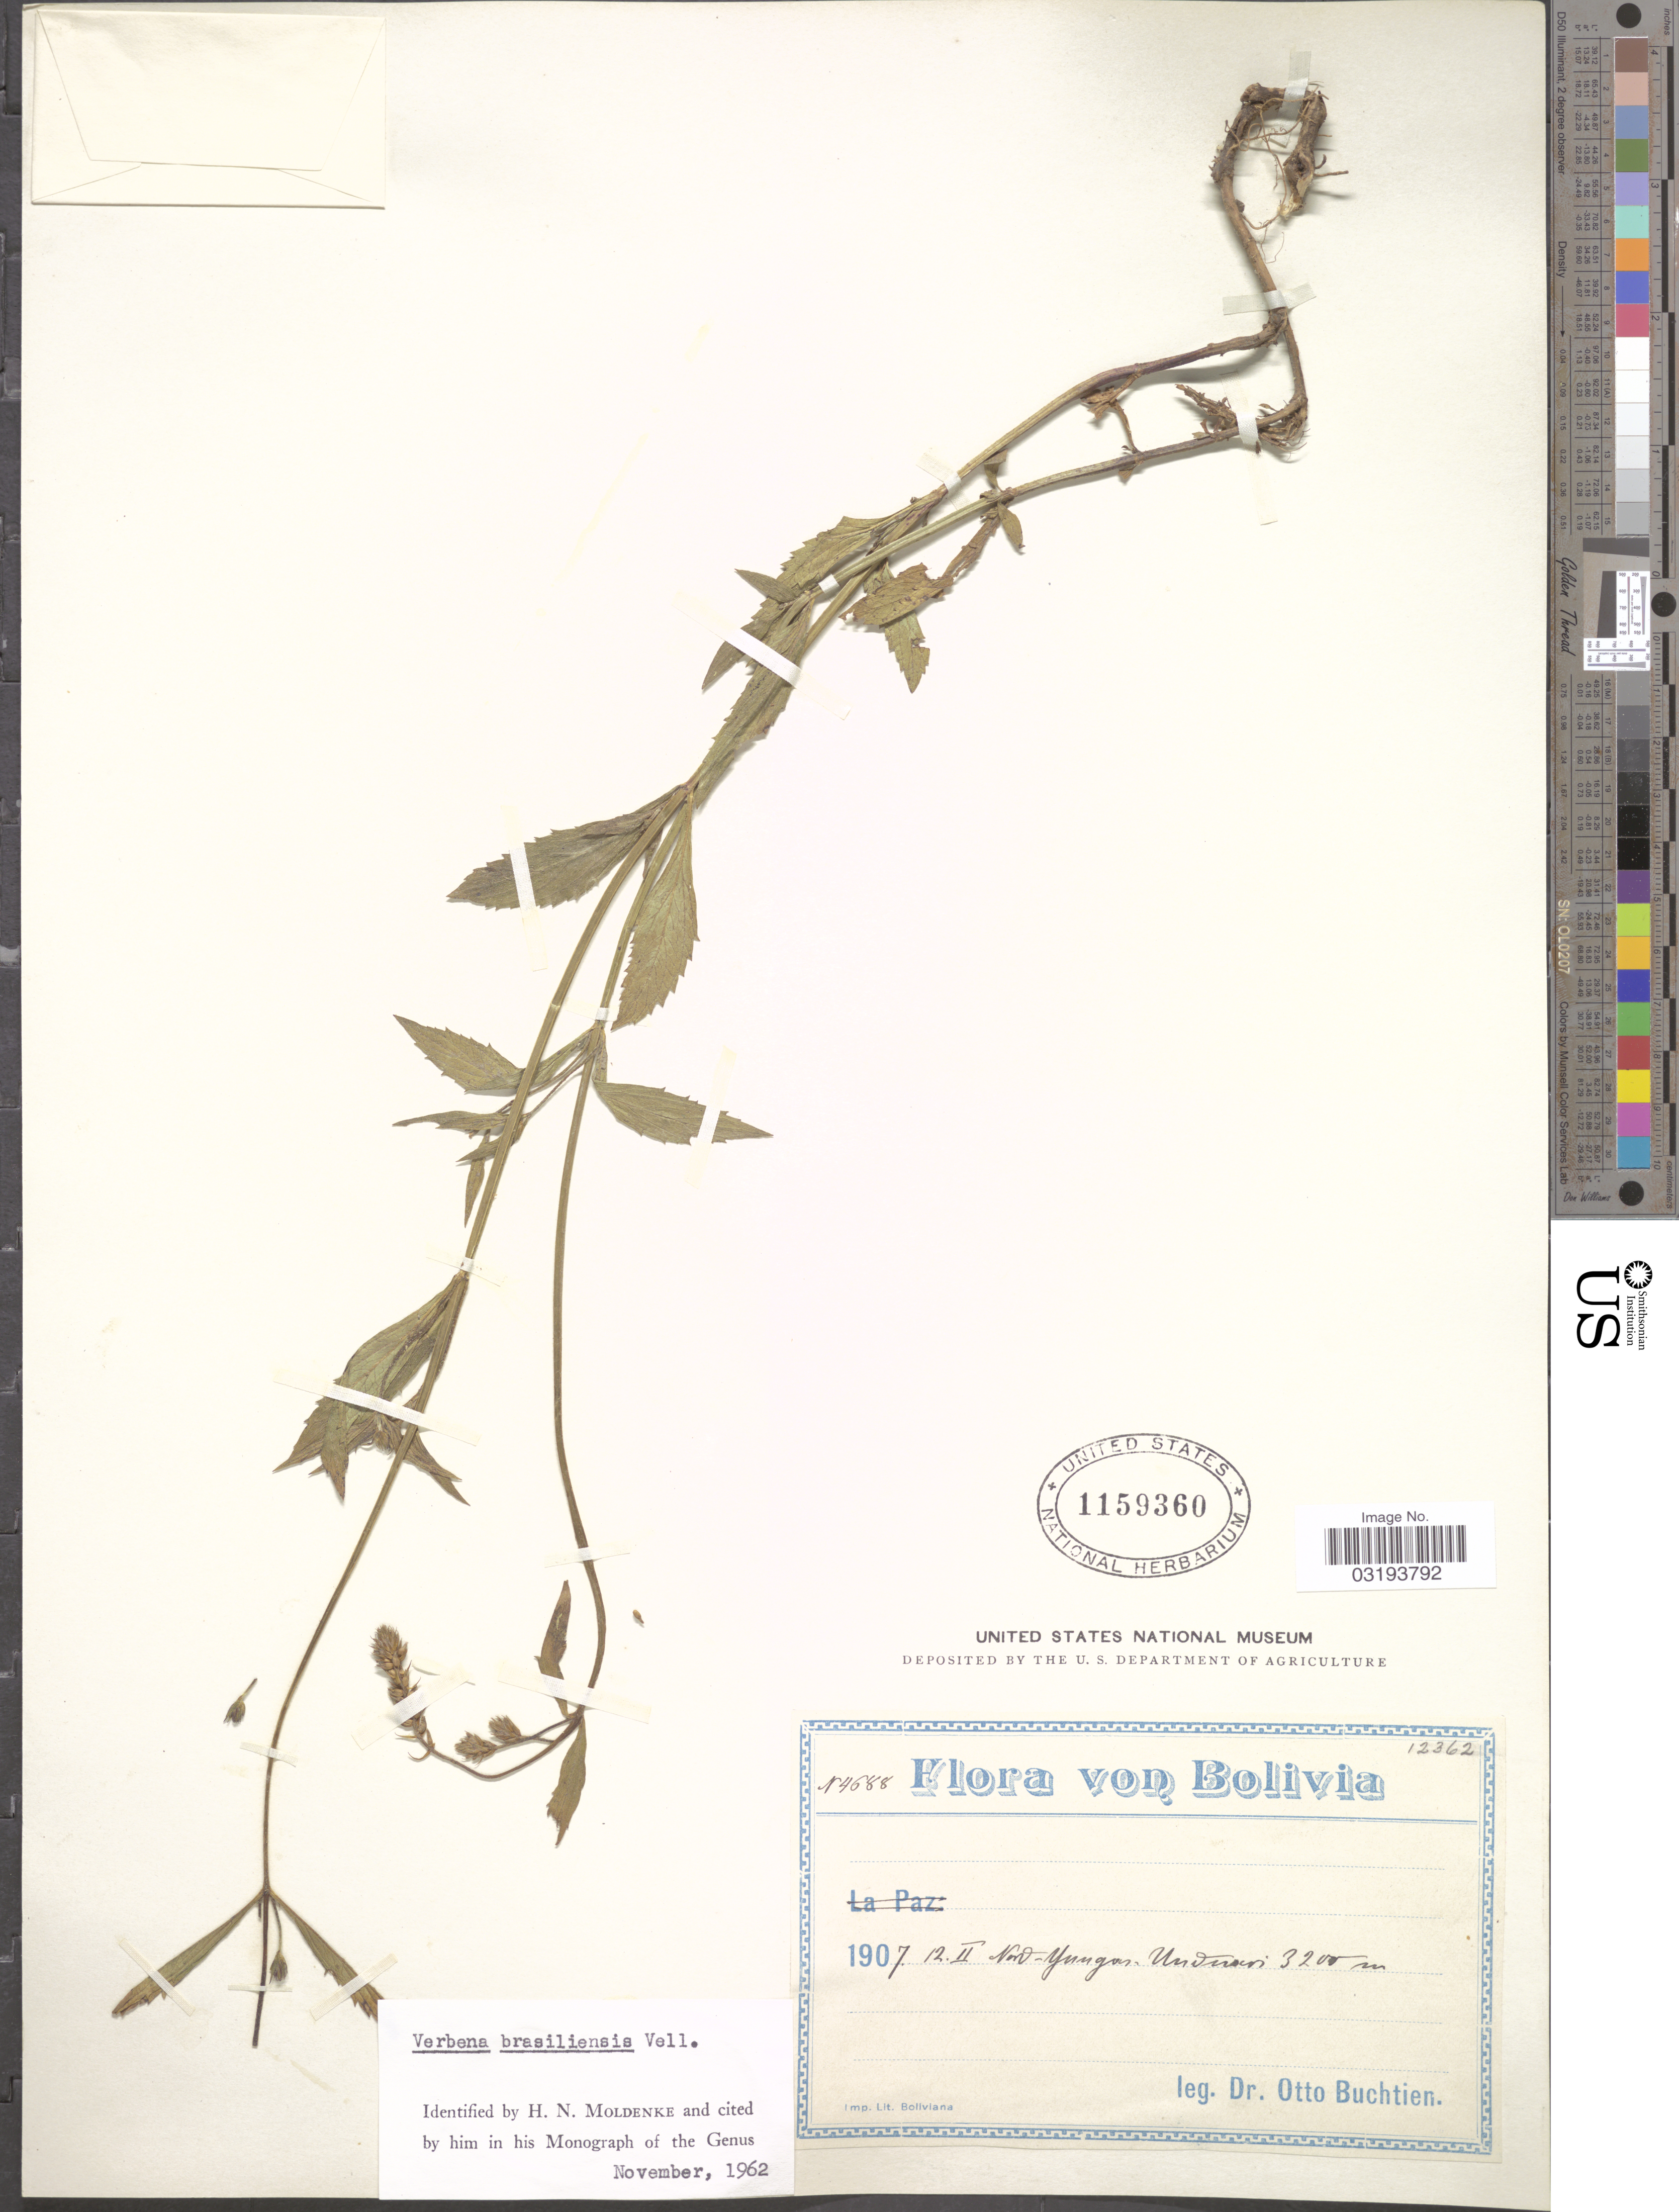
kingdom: Plantae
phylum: Tracheophyta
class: Magnoliopsida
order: Lamiales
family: Verbenaceae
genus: Verbena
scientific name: Verbena litoralis var. brevibracteata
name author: (Kuntze) N. O'Leary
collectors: O. Buchtien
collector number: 4688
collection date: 1907-02-12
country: Bolivia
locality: Nord-Yungas. Unduavi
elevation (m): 3200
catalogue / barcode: US 1159360